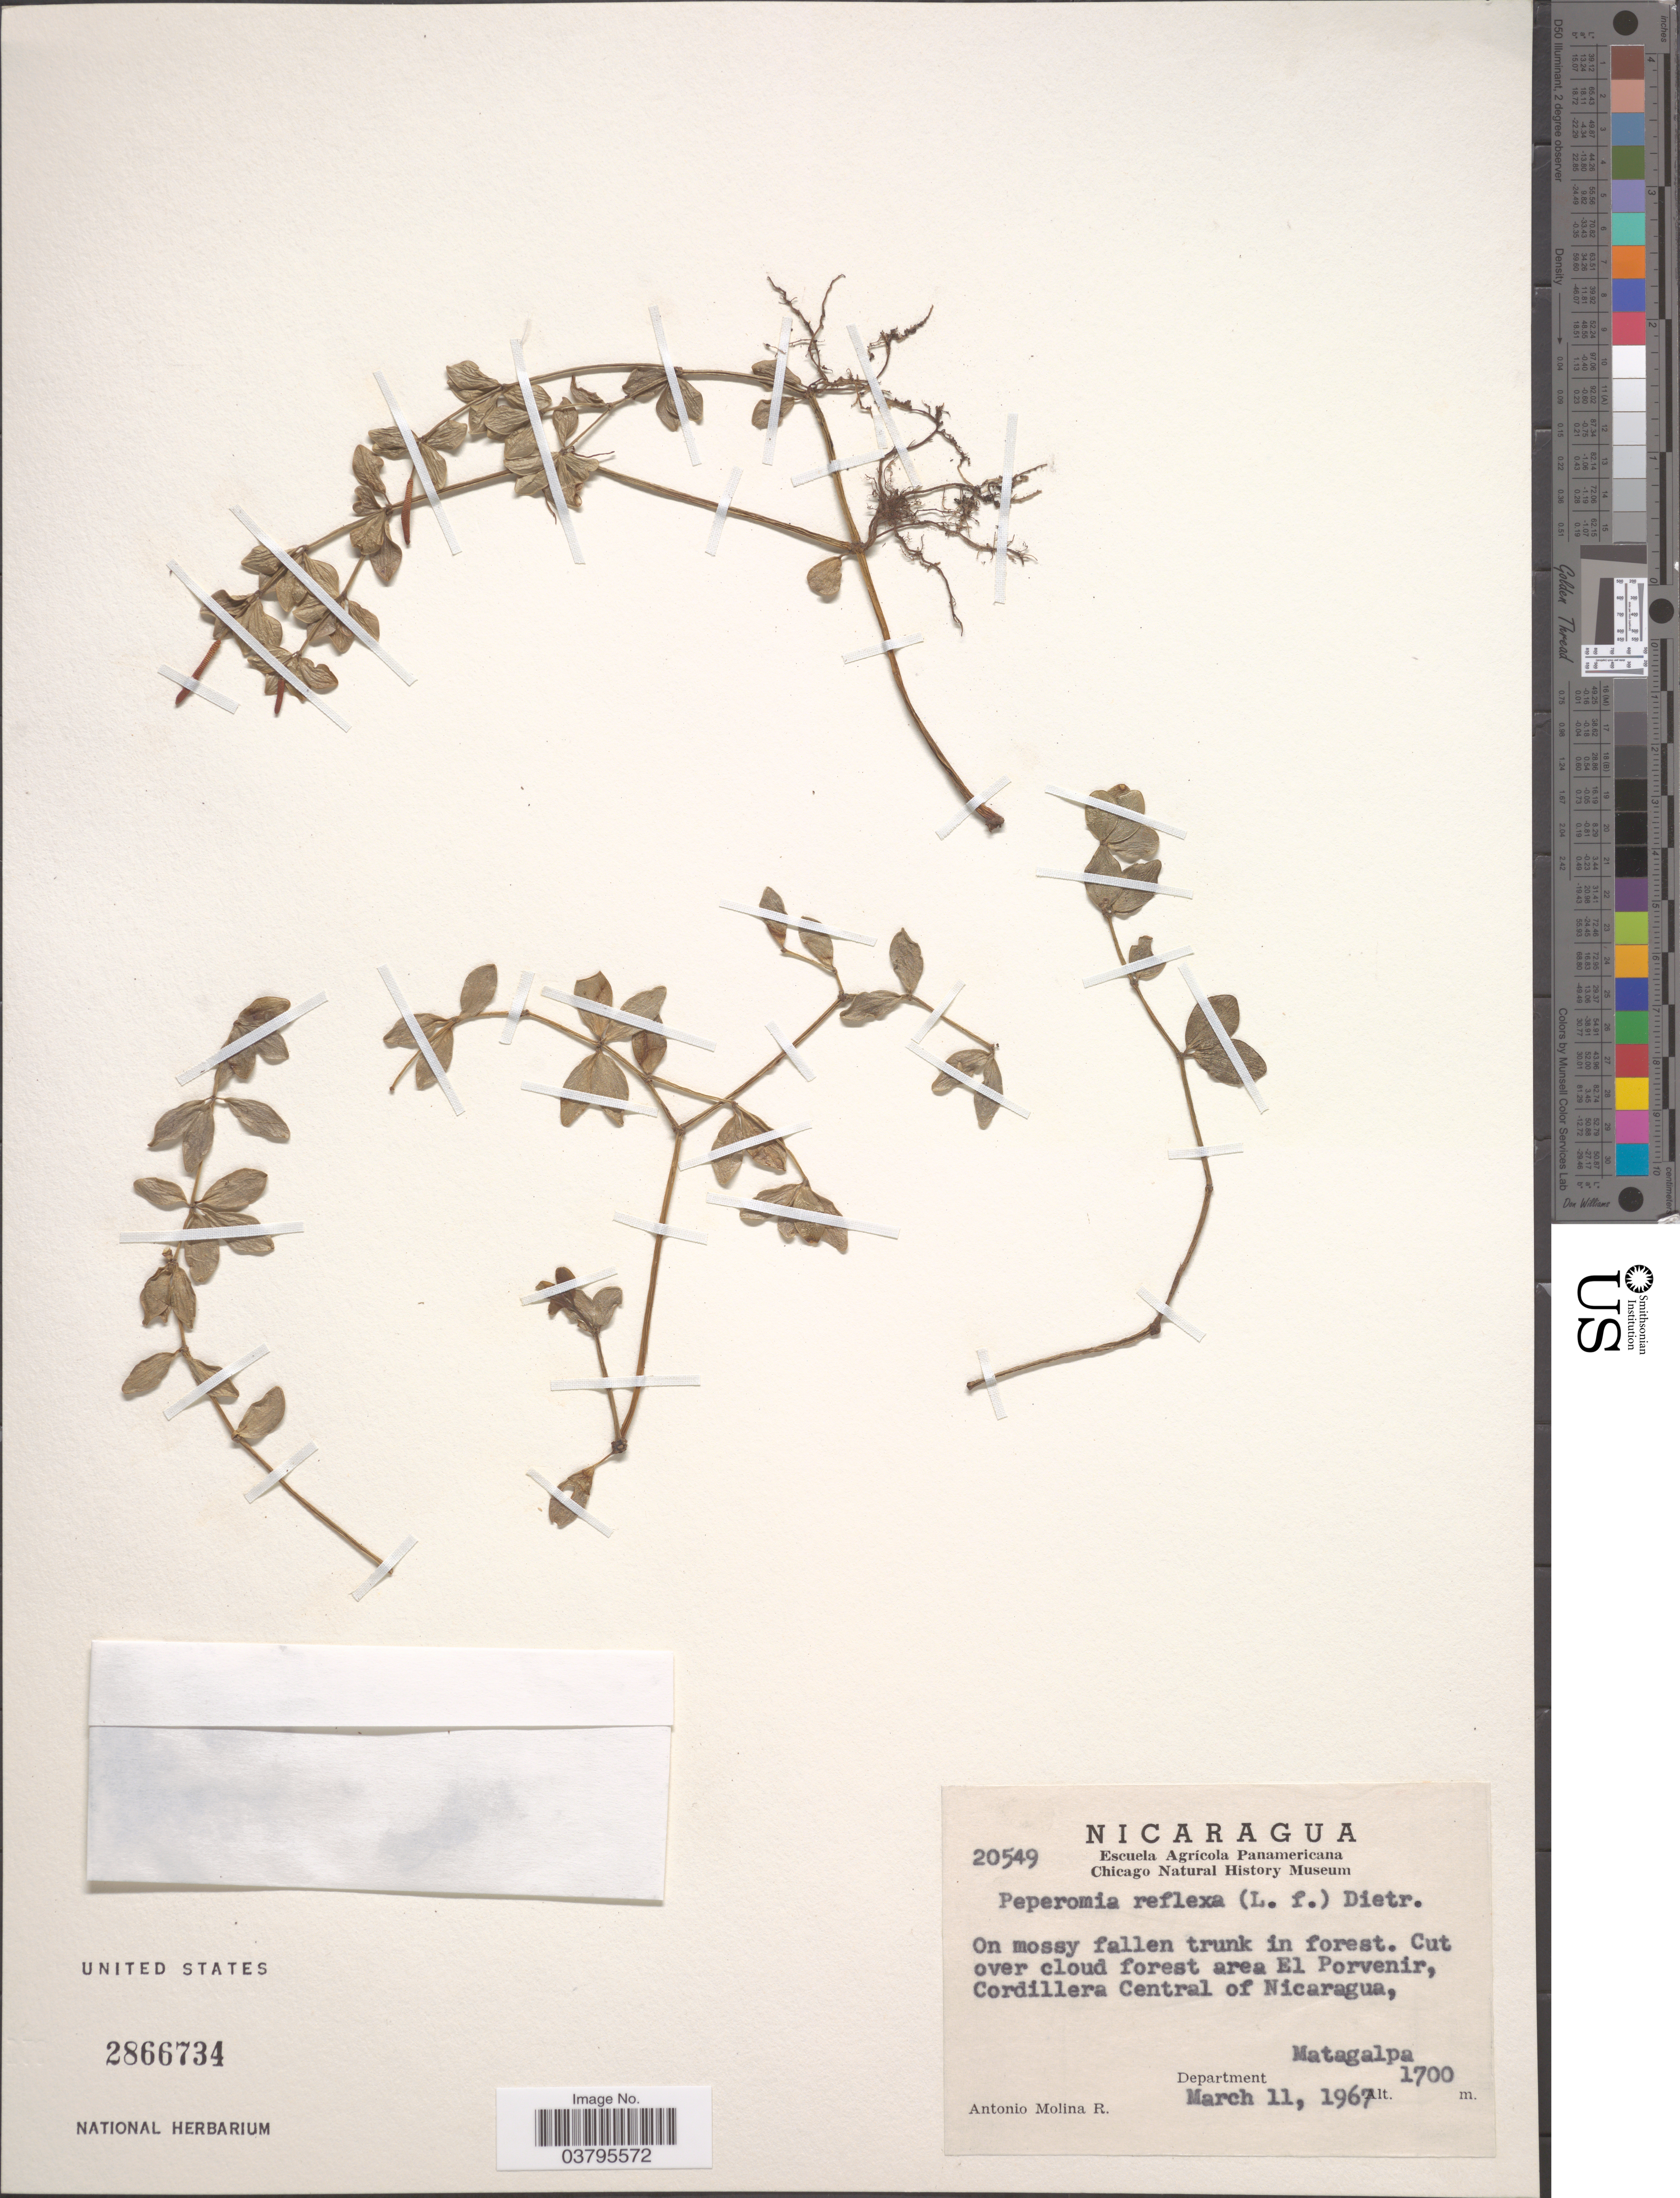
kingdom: Plantae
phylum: Tracheophyta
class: Magnoliopsida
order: Piperales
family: Piperaceae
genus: Peperomia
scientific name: Peperomia tetraphylla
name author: (G. Forst.) Hook. & Arn.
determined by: Jiménez, José Estaban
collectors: A. Molina R.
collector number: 20549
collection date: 1967-03-11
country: Nicaragua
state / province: Matagalpa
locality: Cut over cloud forest area El Porvenir, Cordillera Central of Nicaragua, Department Matagalpa.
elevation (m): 1700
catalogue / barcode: US 2866734